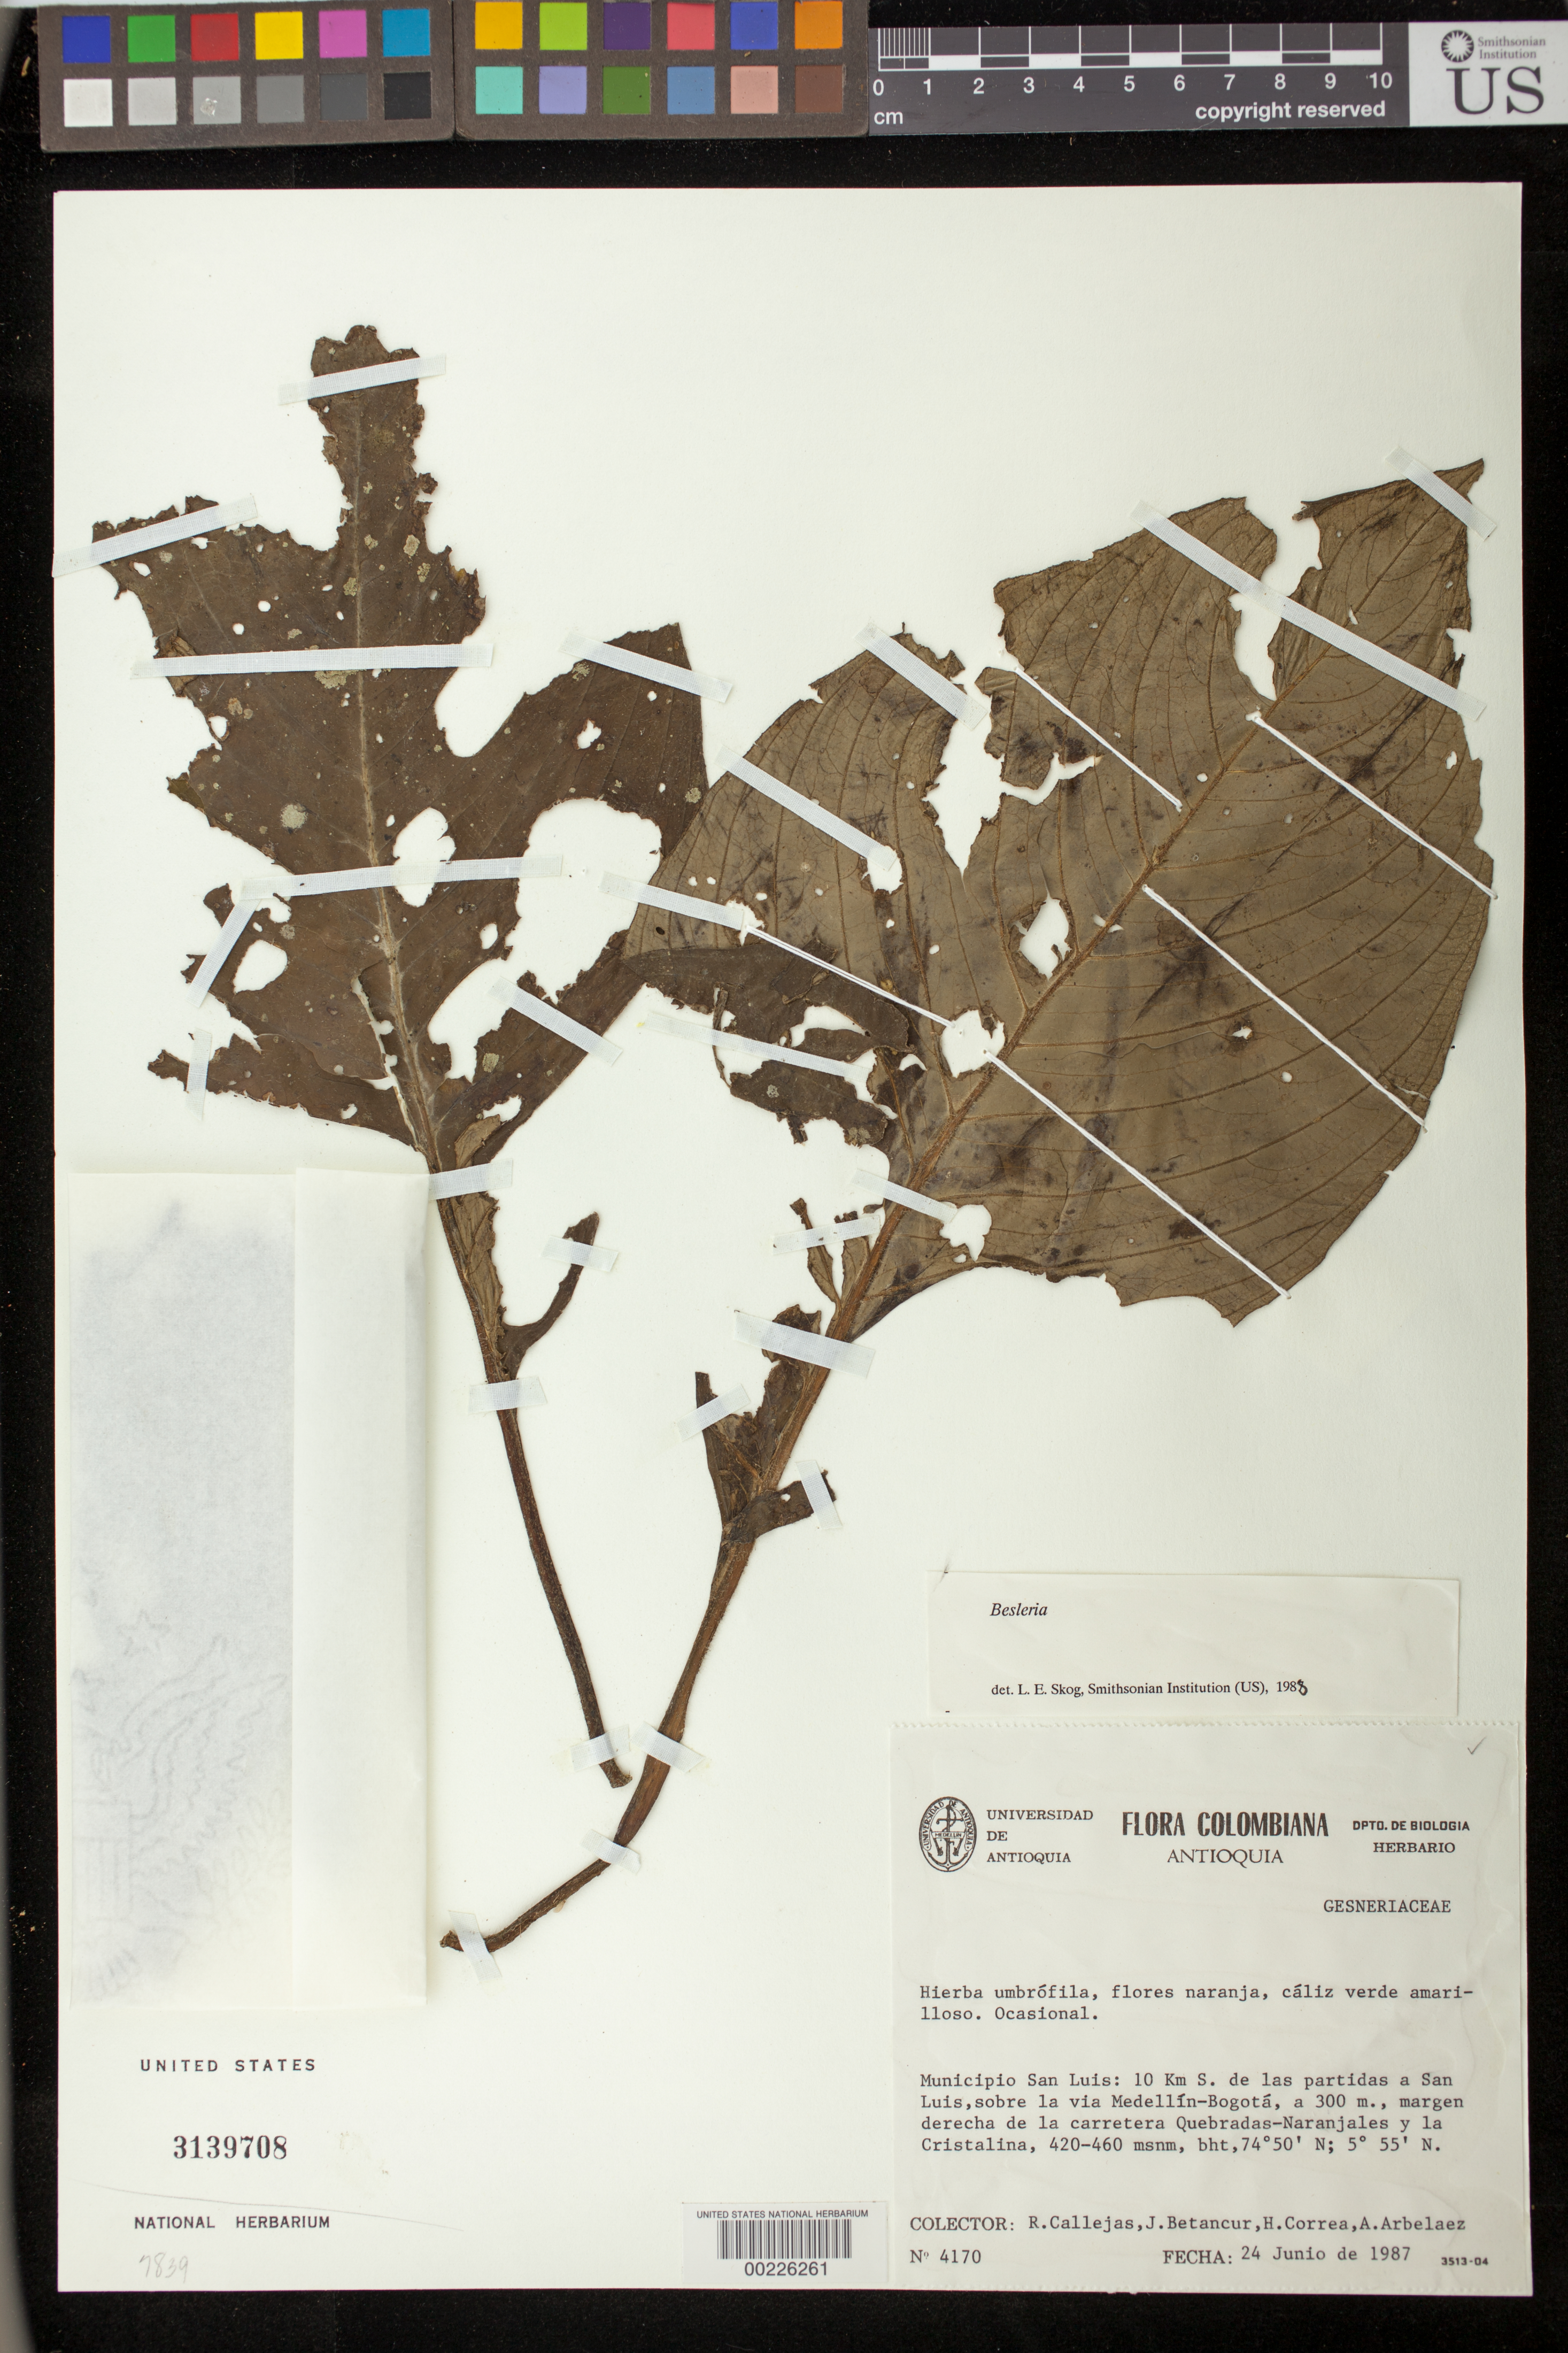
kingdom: Plantae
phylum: Tracheophyta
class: Magnoliopsida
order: Lamiales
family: Gesneriaceae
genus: Besleria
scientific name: Besleria sp.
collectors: R. Callejas & et al.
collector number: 4170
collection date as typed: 24 Jun 1987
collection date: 1987-06-24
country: Colombia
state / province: Antioquia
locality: Mun. of San Luis, 10 km S of Las Partidas to San Luis, above road Medellin-Bogota, to 300 m, right bank of Quebradas-Naranjales hw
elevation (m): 420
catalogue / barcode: US 3139708